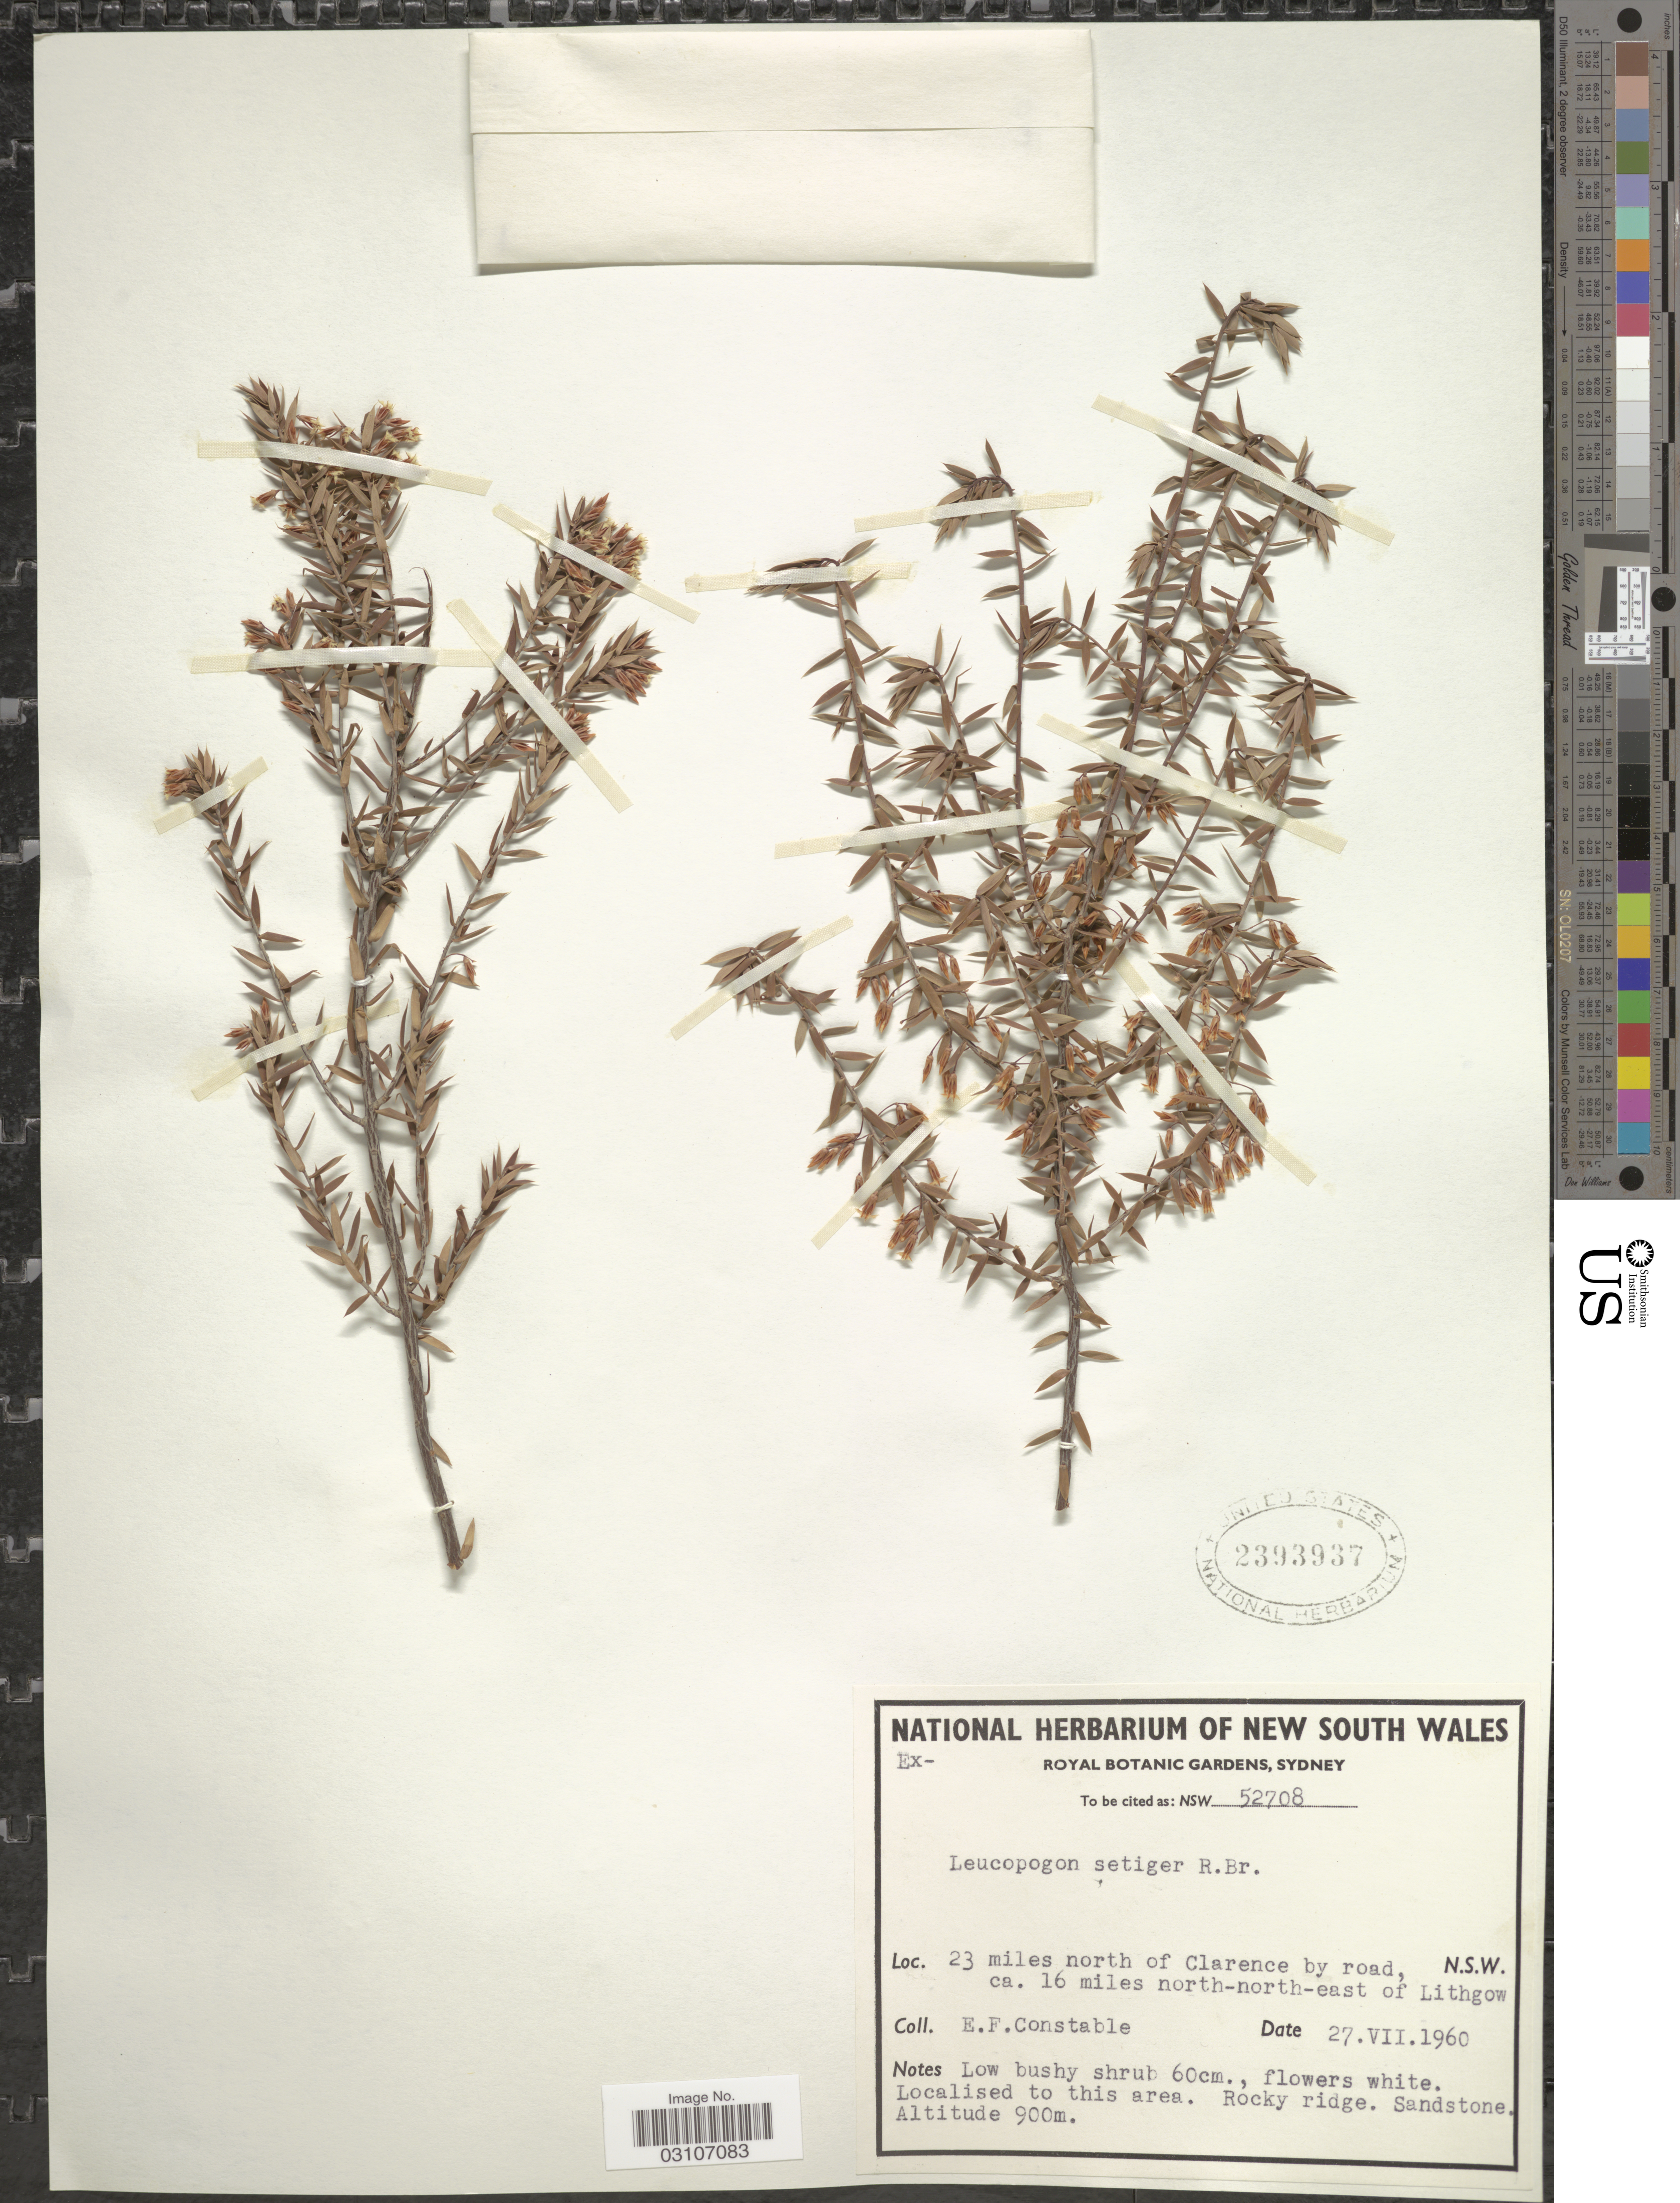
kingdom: Plantae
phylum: Tracheophyta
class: Magnoliopsida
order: Ericales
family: Ericaceae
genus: Leucopogon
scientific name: Leucopogon setiger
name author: R. Br.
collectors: E. F. Constable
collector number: NSW52708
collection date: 1960-07-27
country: Australia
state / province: New South Wales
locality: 23 miles north of Clarence by road, ca. 16 miles north-north-east of Lithgow. N.S.W.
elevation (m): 900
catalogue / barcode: US 2393937